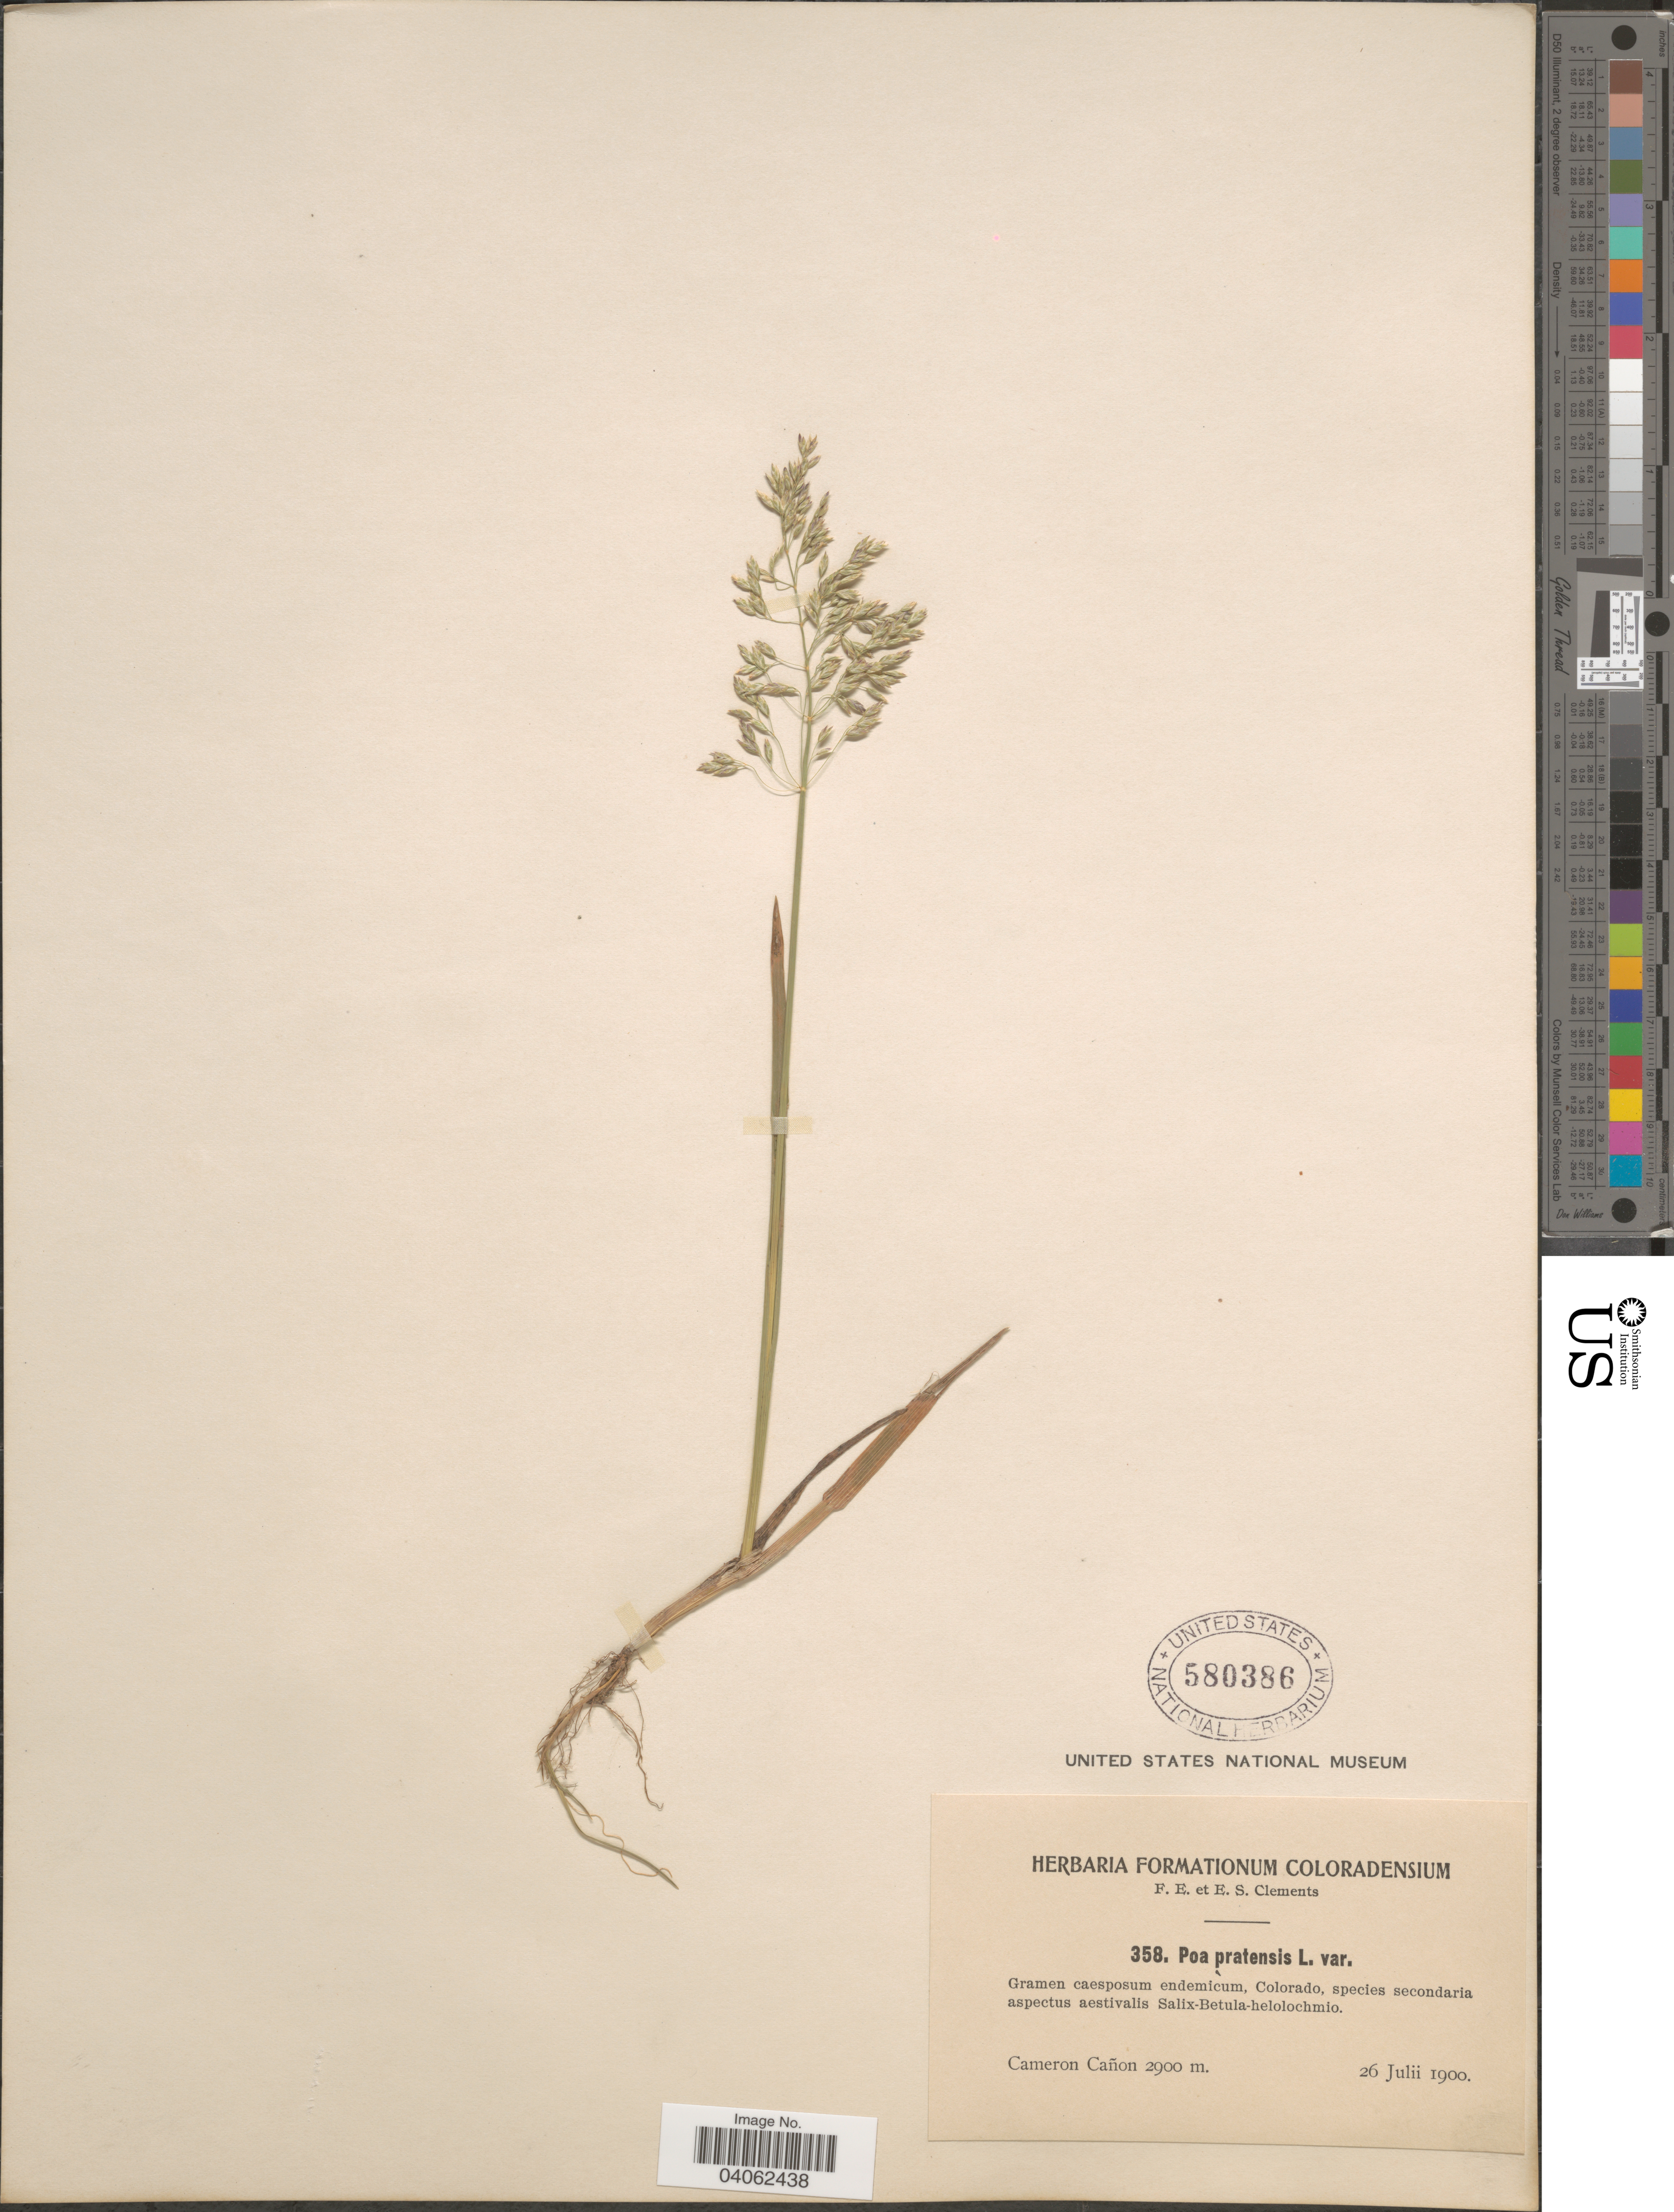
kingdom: Plantae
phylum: Tracheophyta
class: Liliopsida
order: Poales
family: Poaceae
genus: Poa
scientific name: Poa pratensis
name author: L.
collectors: F. E. Clements & E. S. Clements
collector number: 358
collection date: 1900-07-26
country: United States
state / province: Colorado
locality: Cameron Cañon.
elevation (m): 2900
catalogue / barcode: US 580386